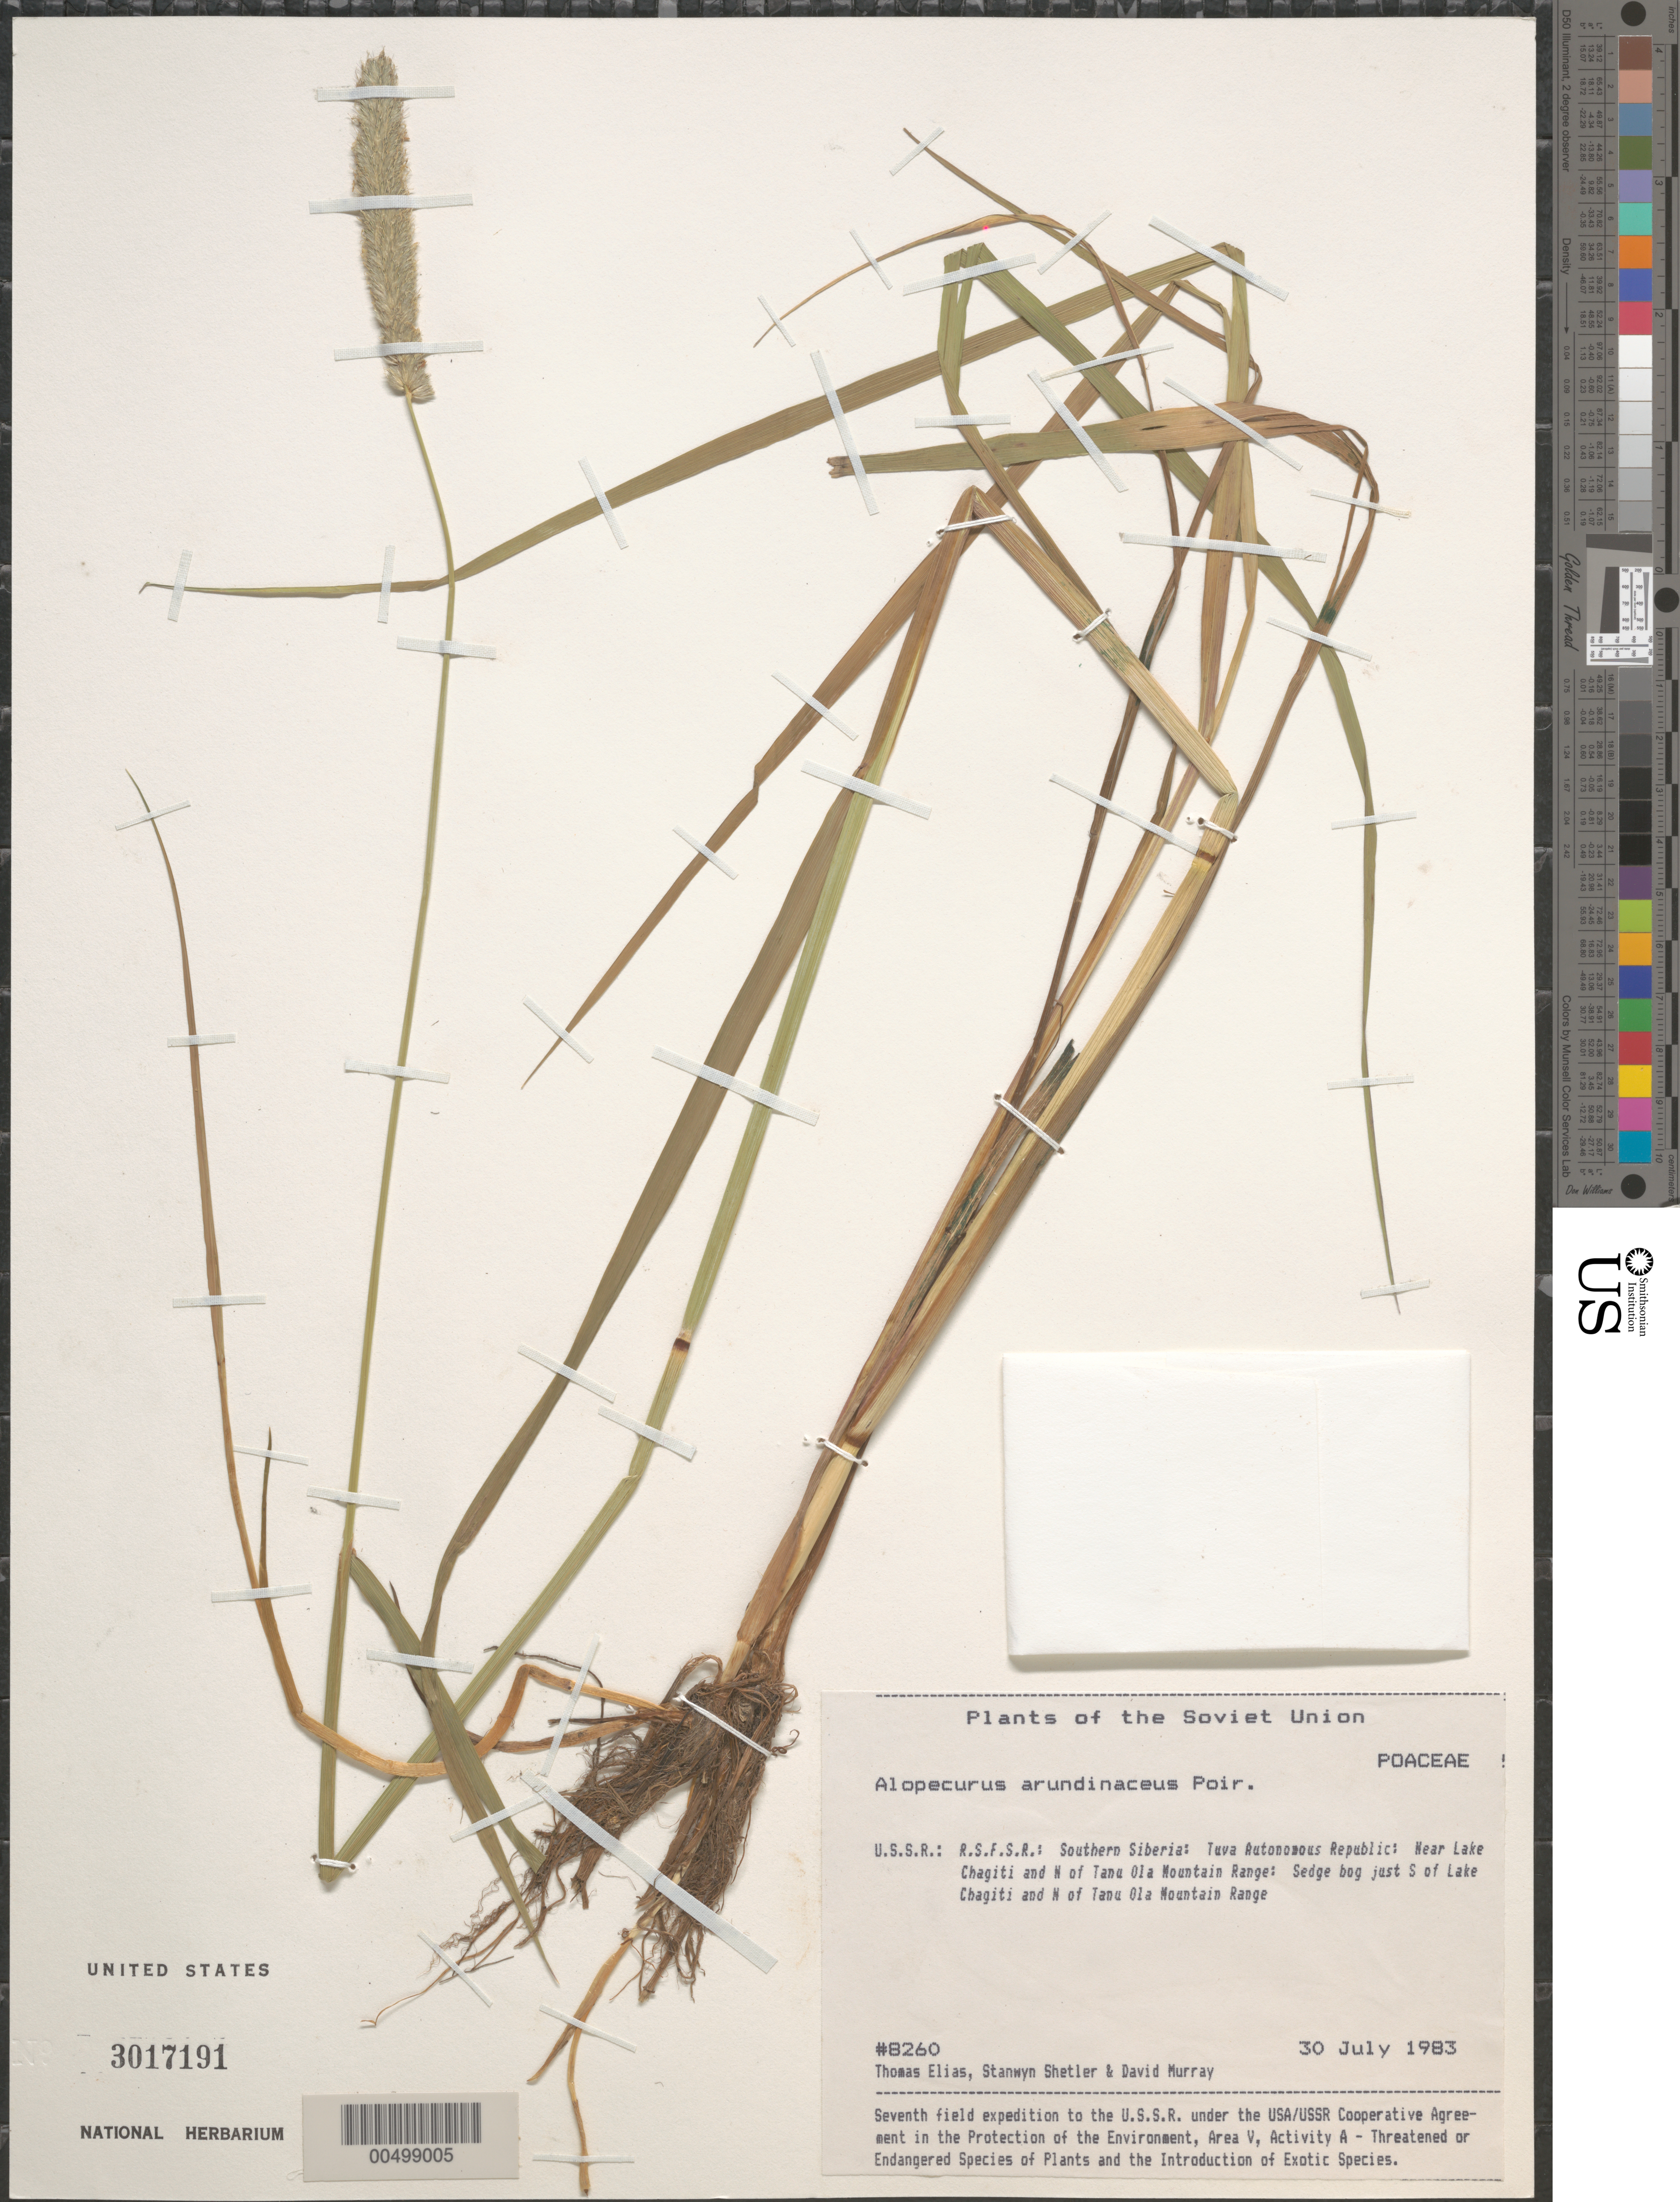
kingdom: Plantae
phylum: Tracheophyta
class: Liliopsida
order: Poales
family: Poaceae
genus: Alopecurus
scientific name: Alopecurus arundinaceus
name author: Poir.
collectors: T. Elias, S. Shetler & D. F. Murray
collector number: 8260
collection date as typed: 30 Jul 1983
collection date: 1983-07-30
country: Russian Federation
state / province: Tuva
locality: just S of Lake Chagitai and N of Tannu-Ola Mountain Range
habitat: sedge bog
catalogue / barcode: US 3017191